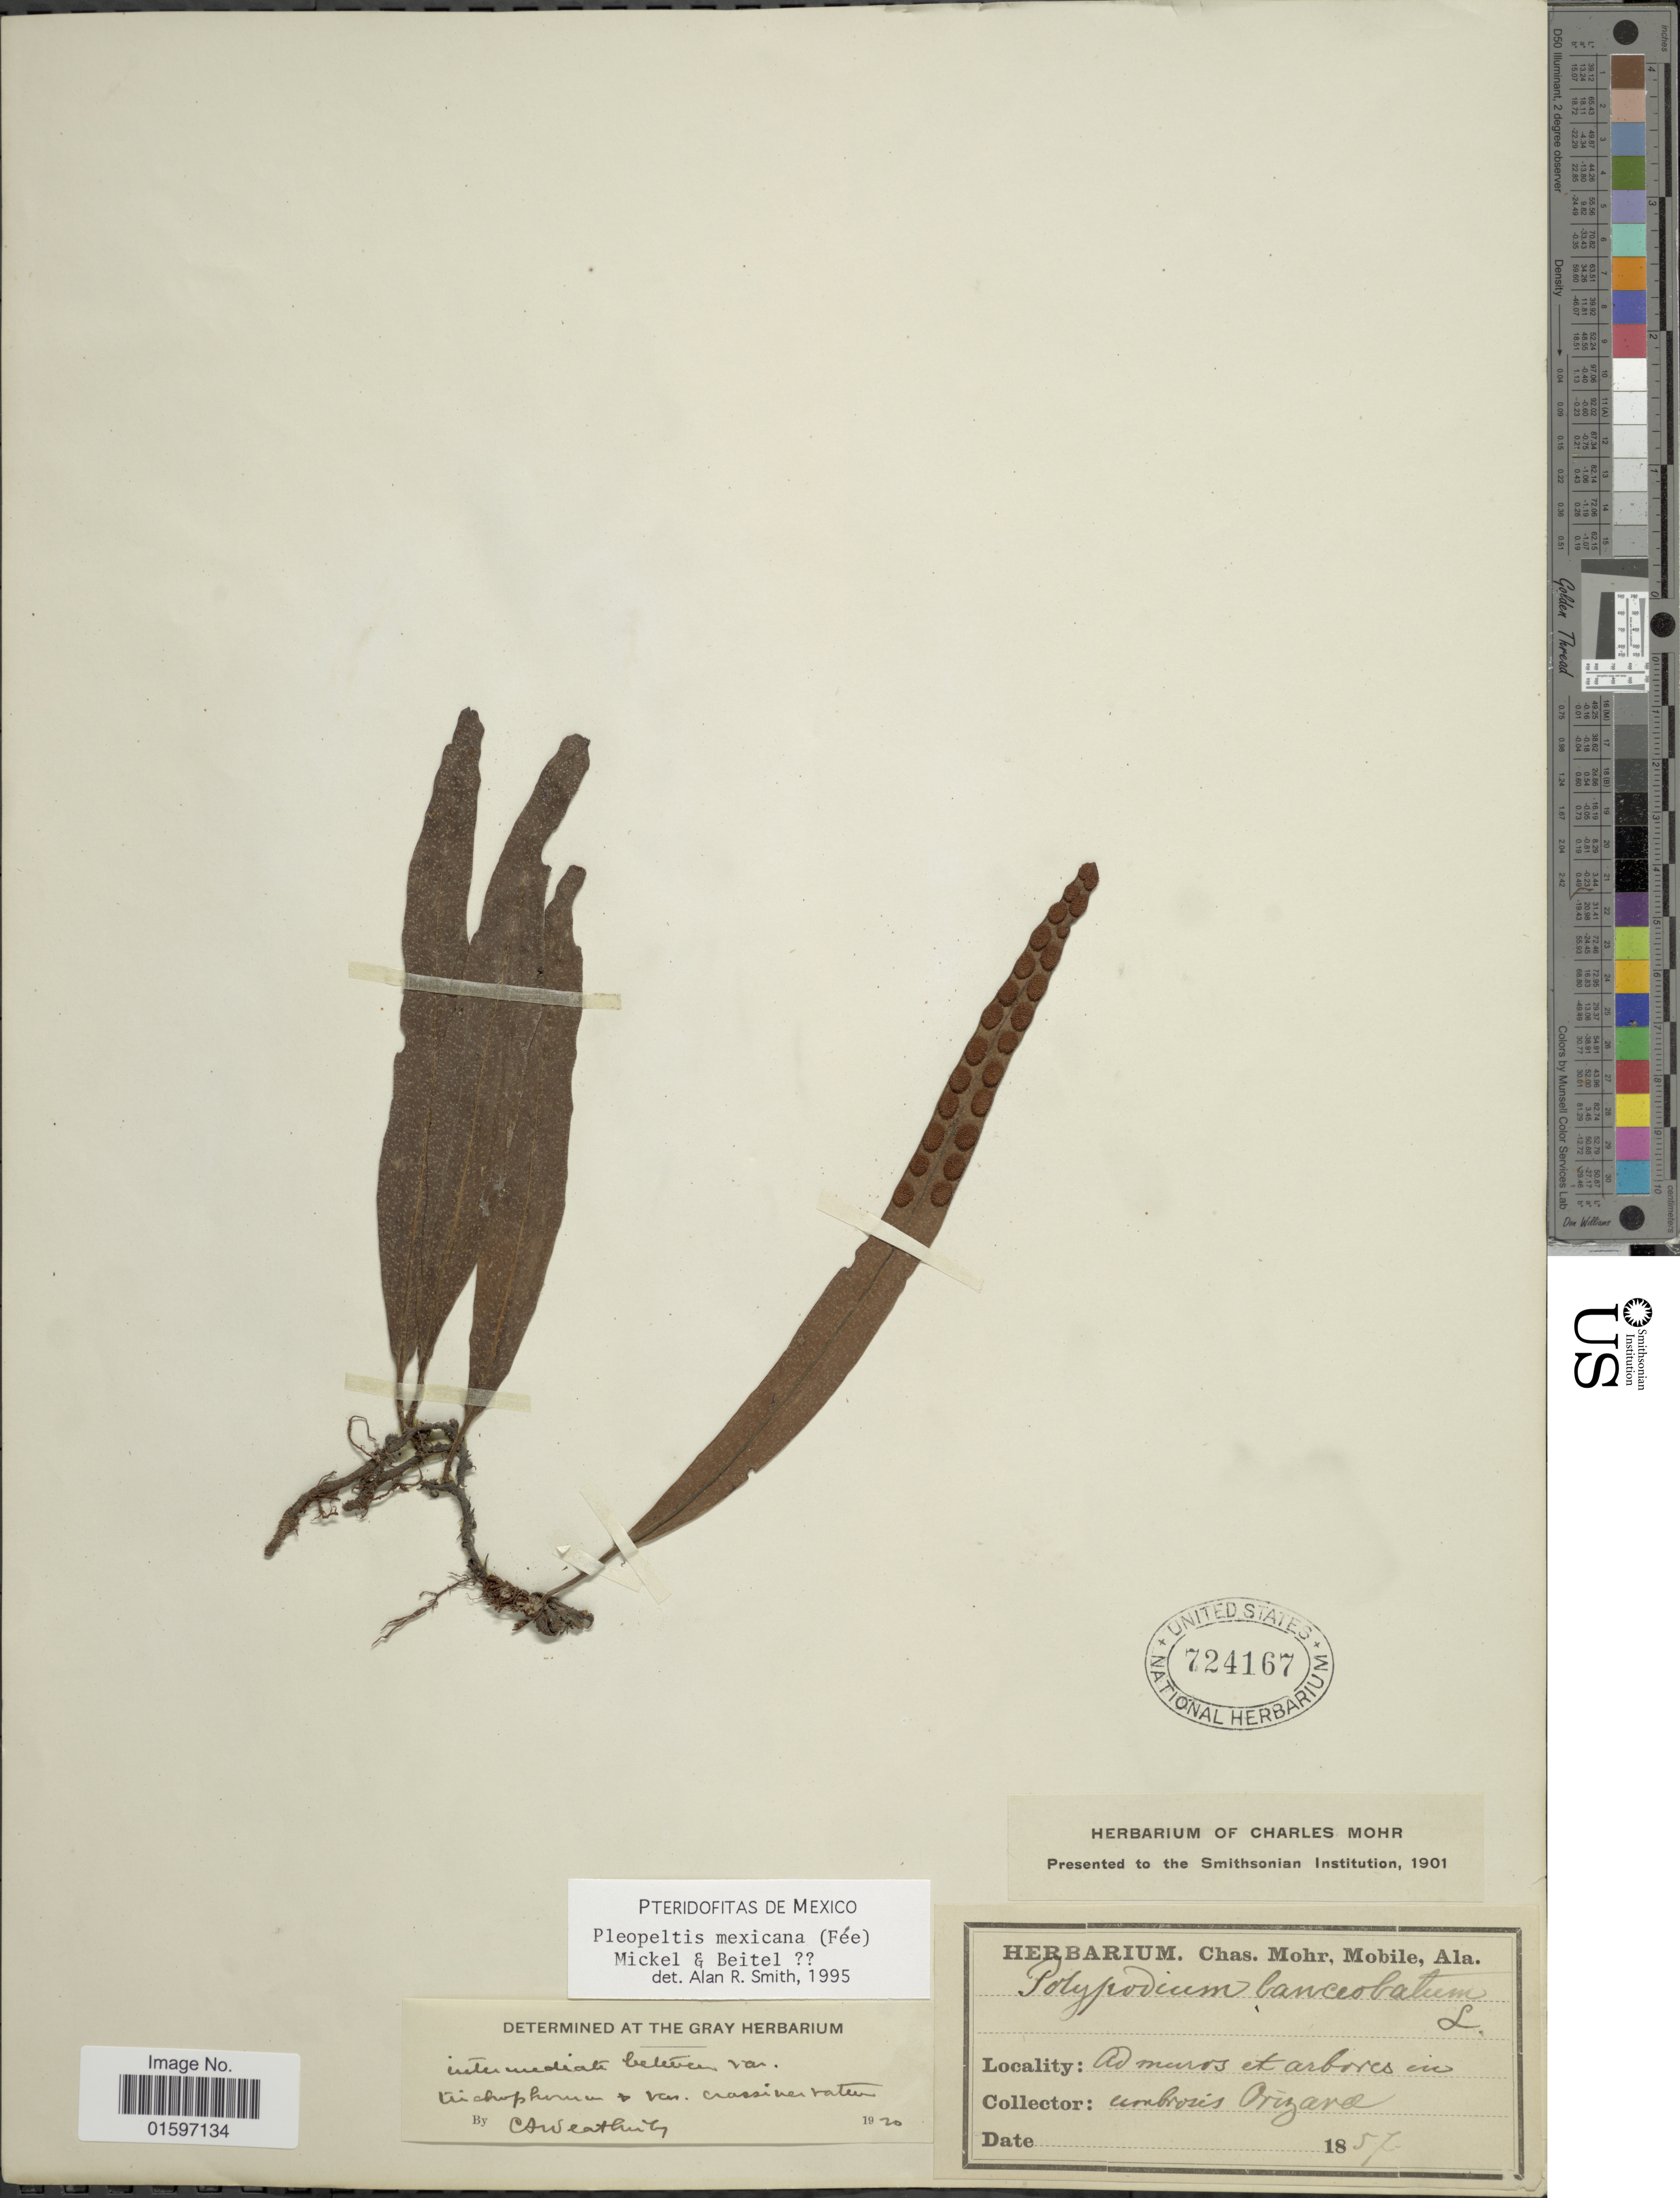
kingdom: Plantae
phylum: Tracheophyta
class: Polypodiopsida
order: Polypodiales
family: Polypodiaceae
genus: Pleopeltis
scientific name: Pleopeltis crassinervata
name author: (Fée) T. Moore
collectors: ex herb. Charles Mohr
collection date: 1857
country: Mexico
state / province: Veracruz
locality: Ad muros et arbores in umbrosis Orizava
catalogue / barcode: US 724167